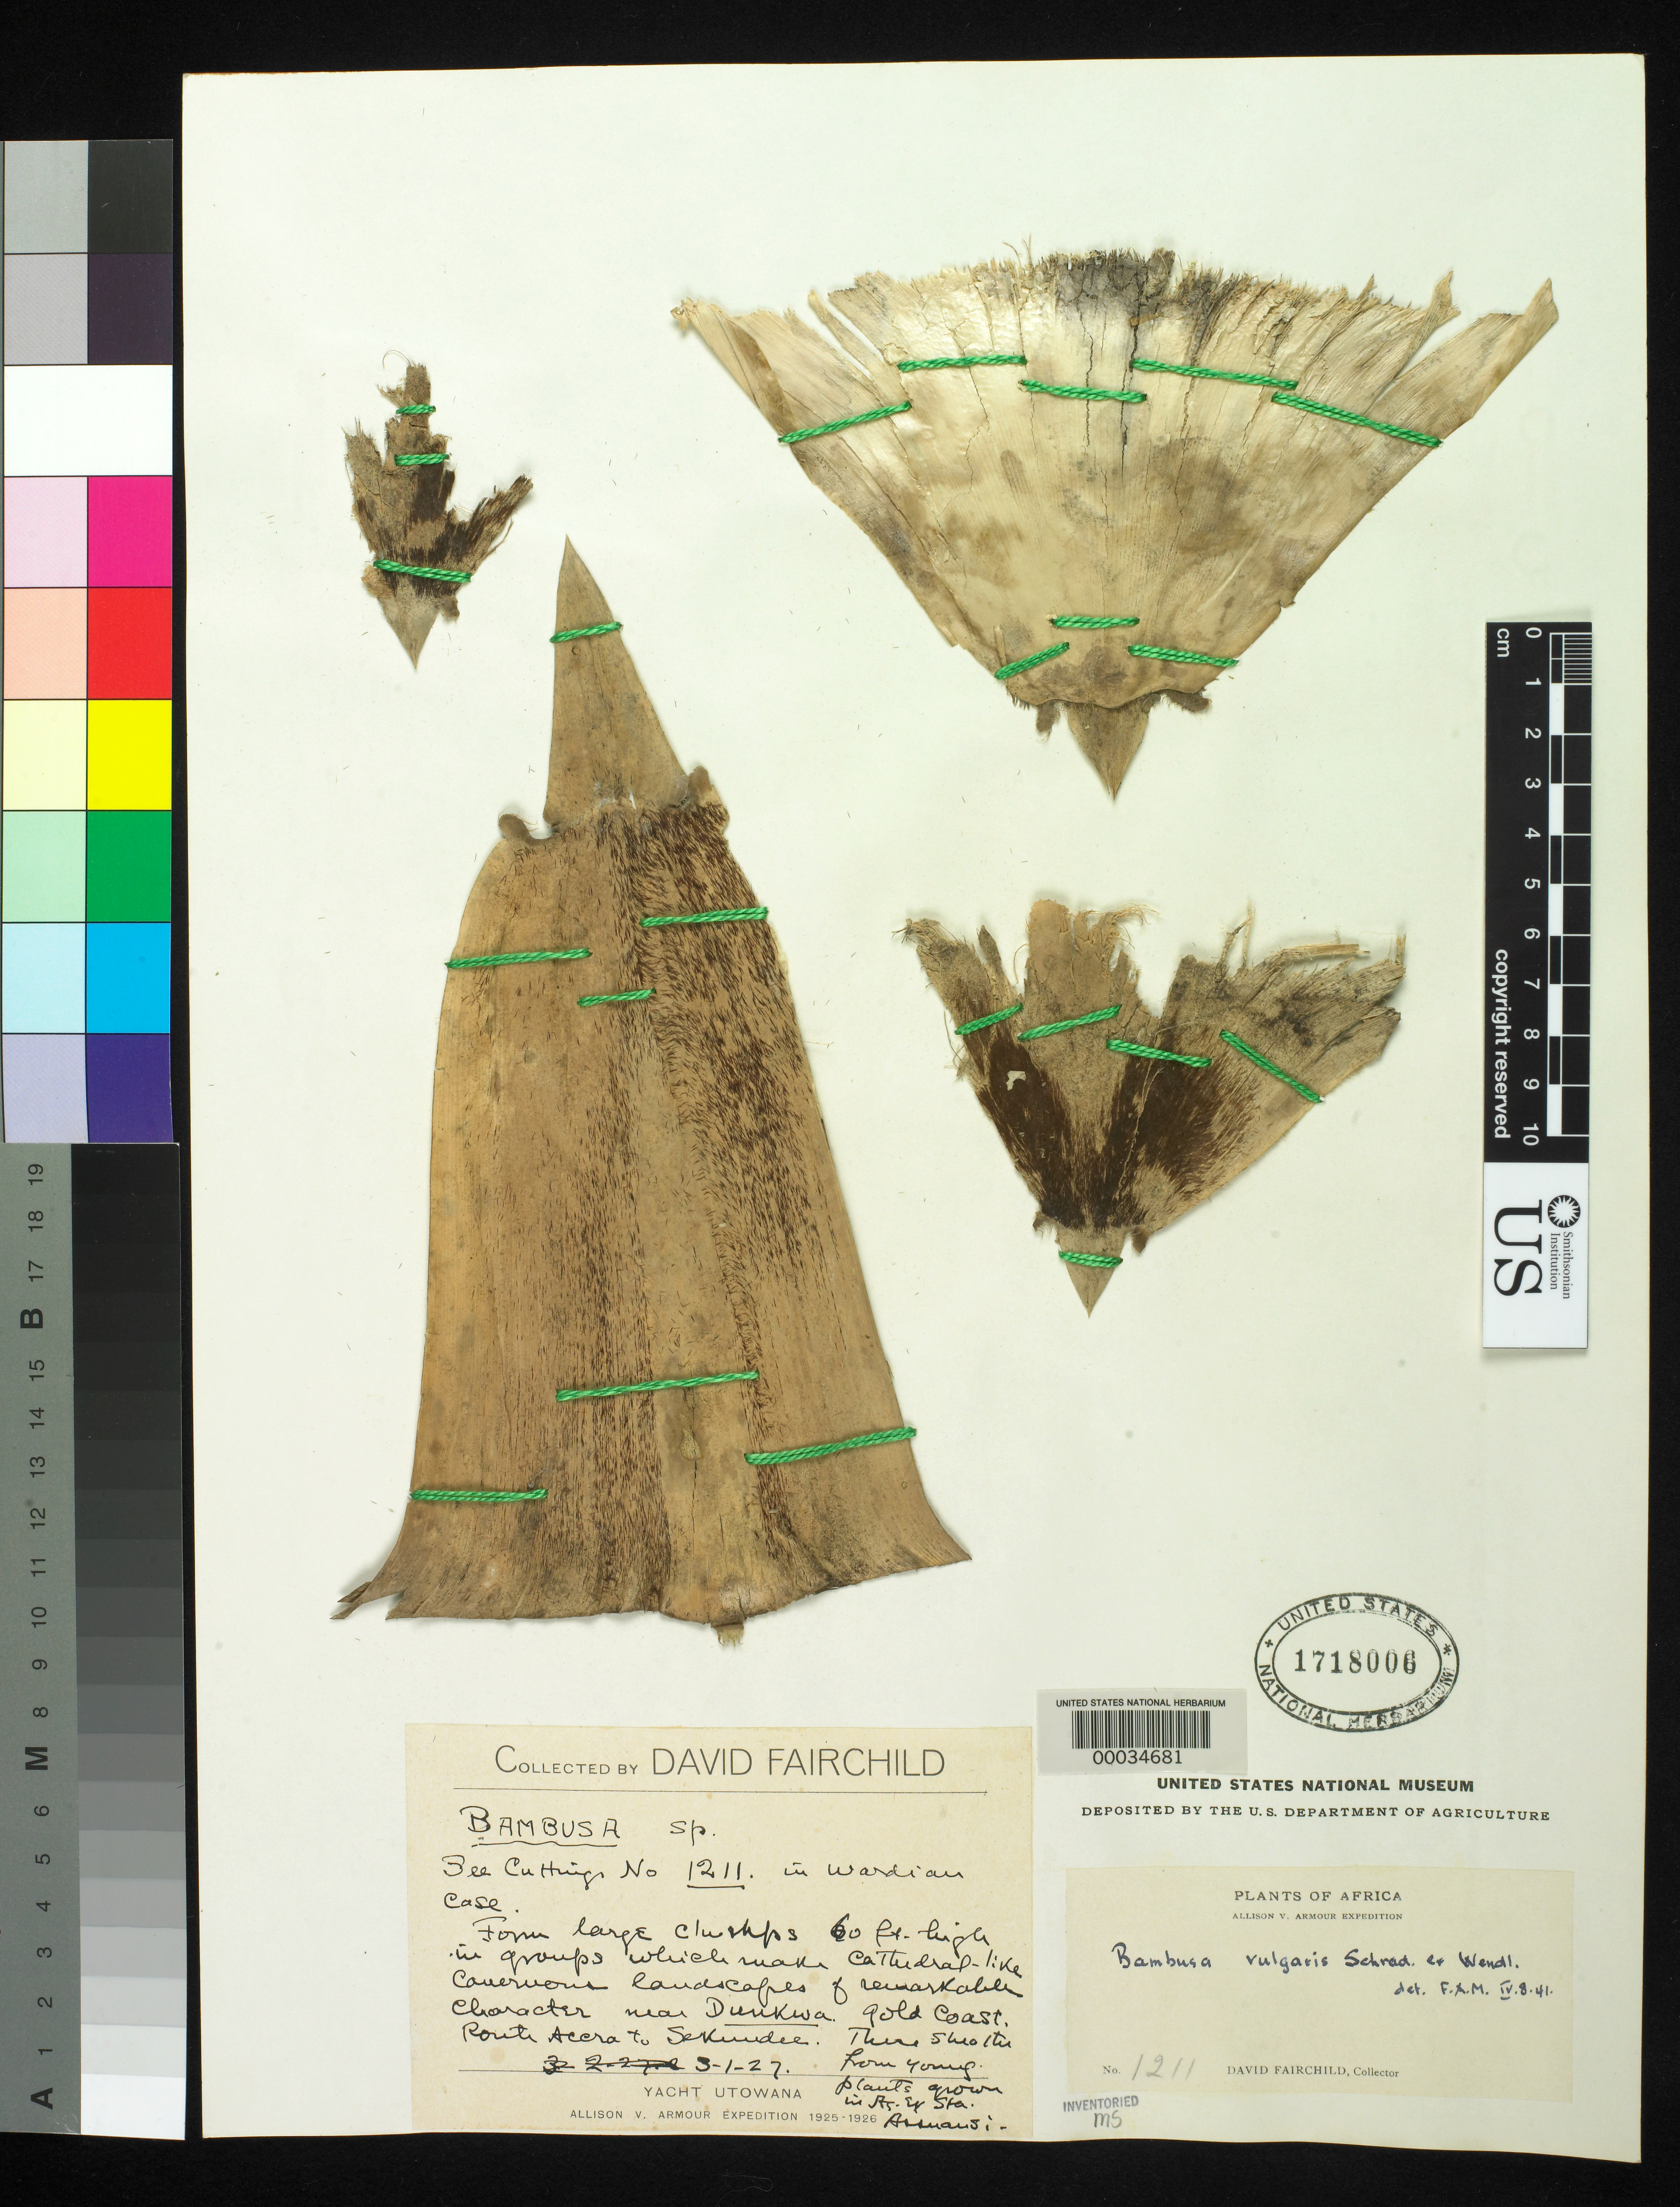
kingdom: Plantae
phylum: Tracheophyta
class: Liliopsida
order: Poales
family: Poaceae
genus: Bambusa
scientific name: Bambusa vulgaris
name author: Schrad. ex J.C. Wendl.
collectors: D. Fairchild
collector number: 1211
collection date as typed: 03 Jan 1927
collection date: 1927-01-03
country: Ghana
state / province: Central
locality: Accra, sekondi, dunkwa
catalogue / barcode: US 1718006